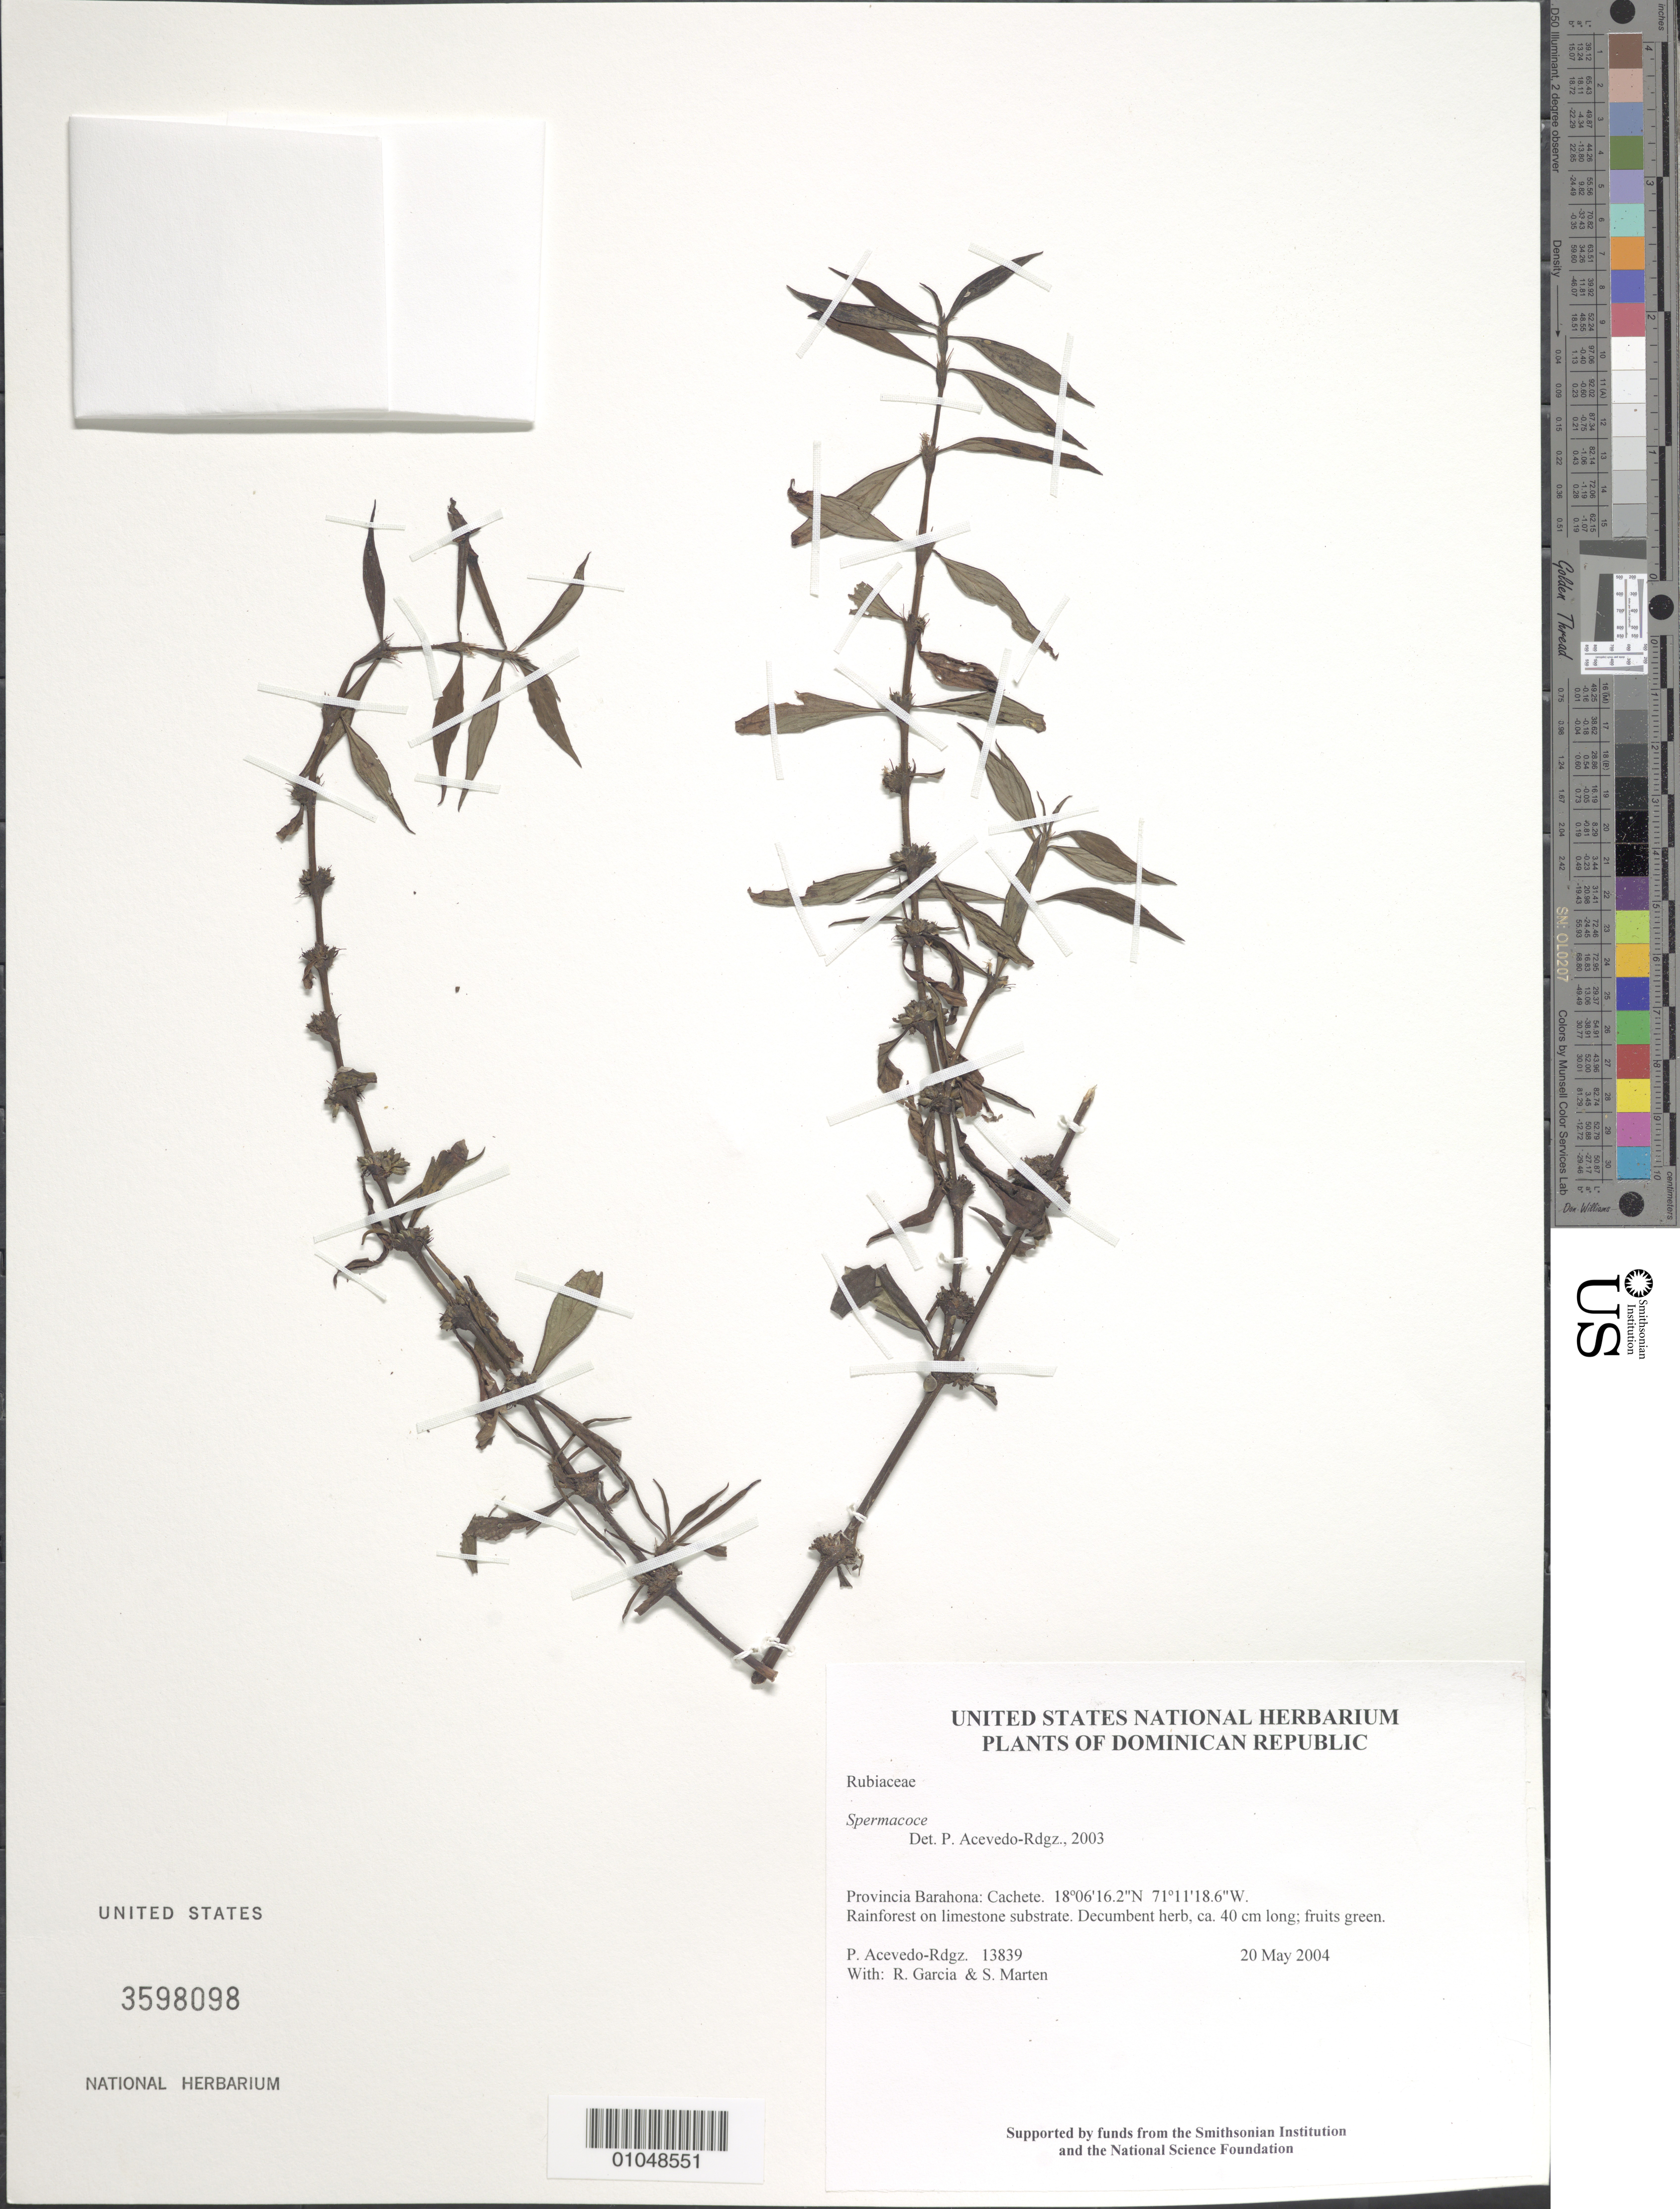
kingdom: Plantae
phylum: Tracheophyta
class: Magnoliopsida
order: Gentianales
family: Rubiaceae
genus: Spermacoce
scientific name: Spermacoce sp.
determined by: Acevedo-Rodríguez, P., (BOT), Smithsonian Institution - National Museum of Natural History (UNITED STATES)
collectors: P. Acevedo-Rodr., R. G. García & S. Marten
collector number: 13839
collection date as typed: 20 May 2004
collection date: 2004-05-20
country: Dominican Republic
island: Hispaniola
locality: Provincia Barahona: Cachete.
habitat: Rainforest on limestone substrate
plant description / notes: US, MO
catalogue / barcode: US 3598098